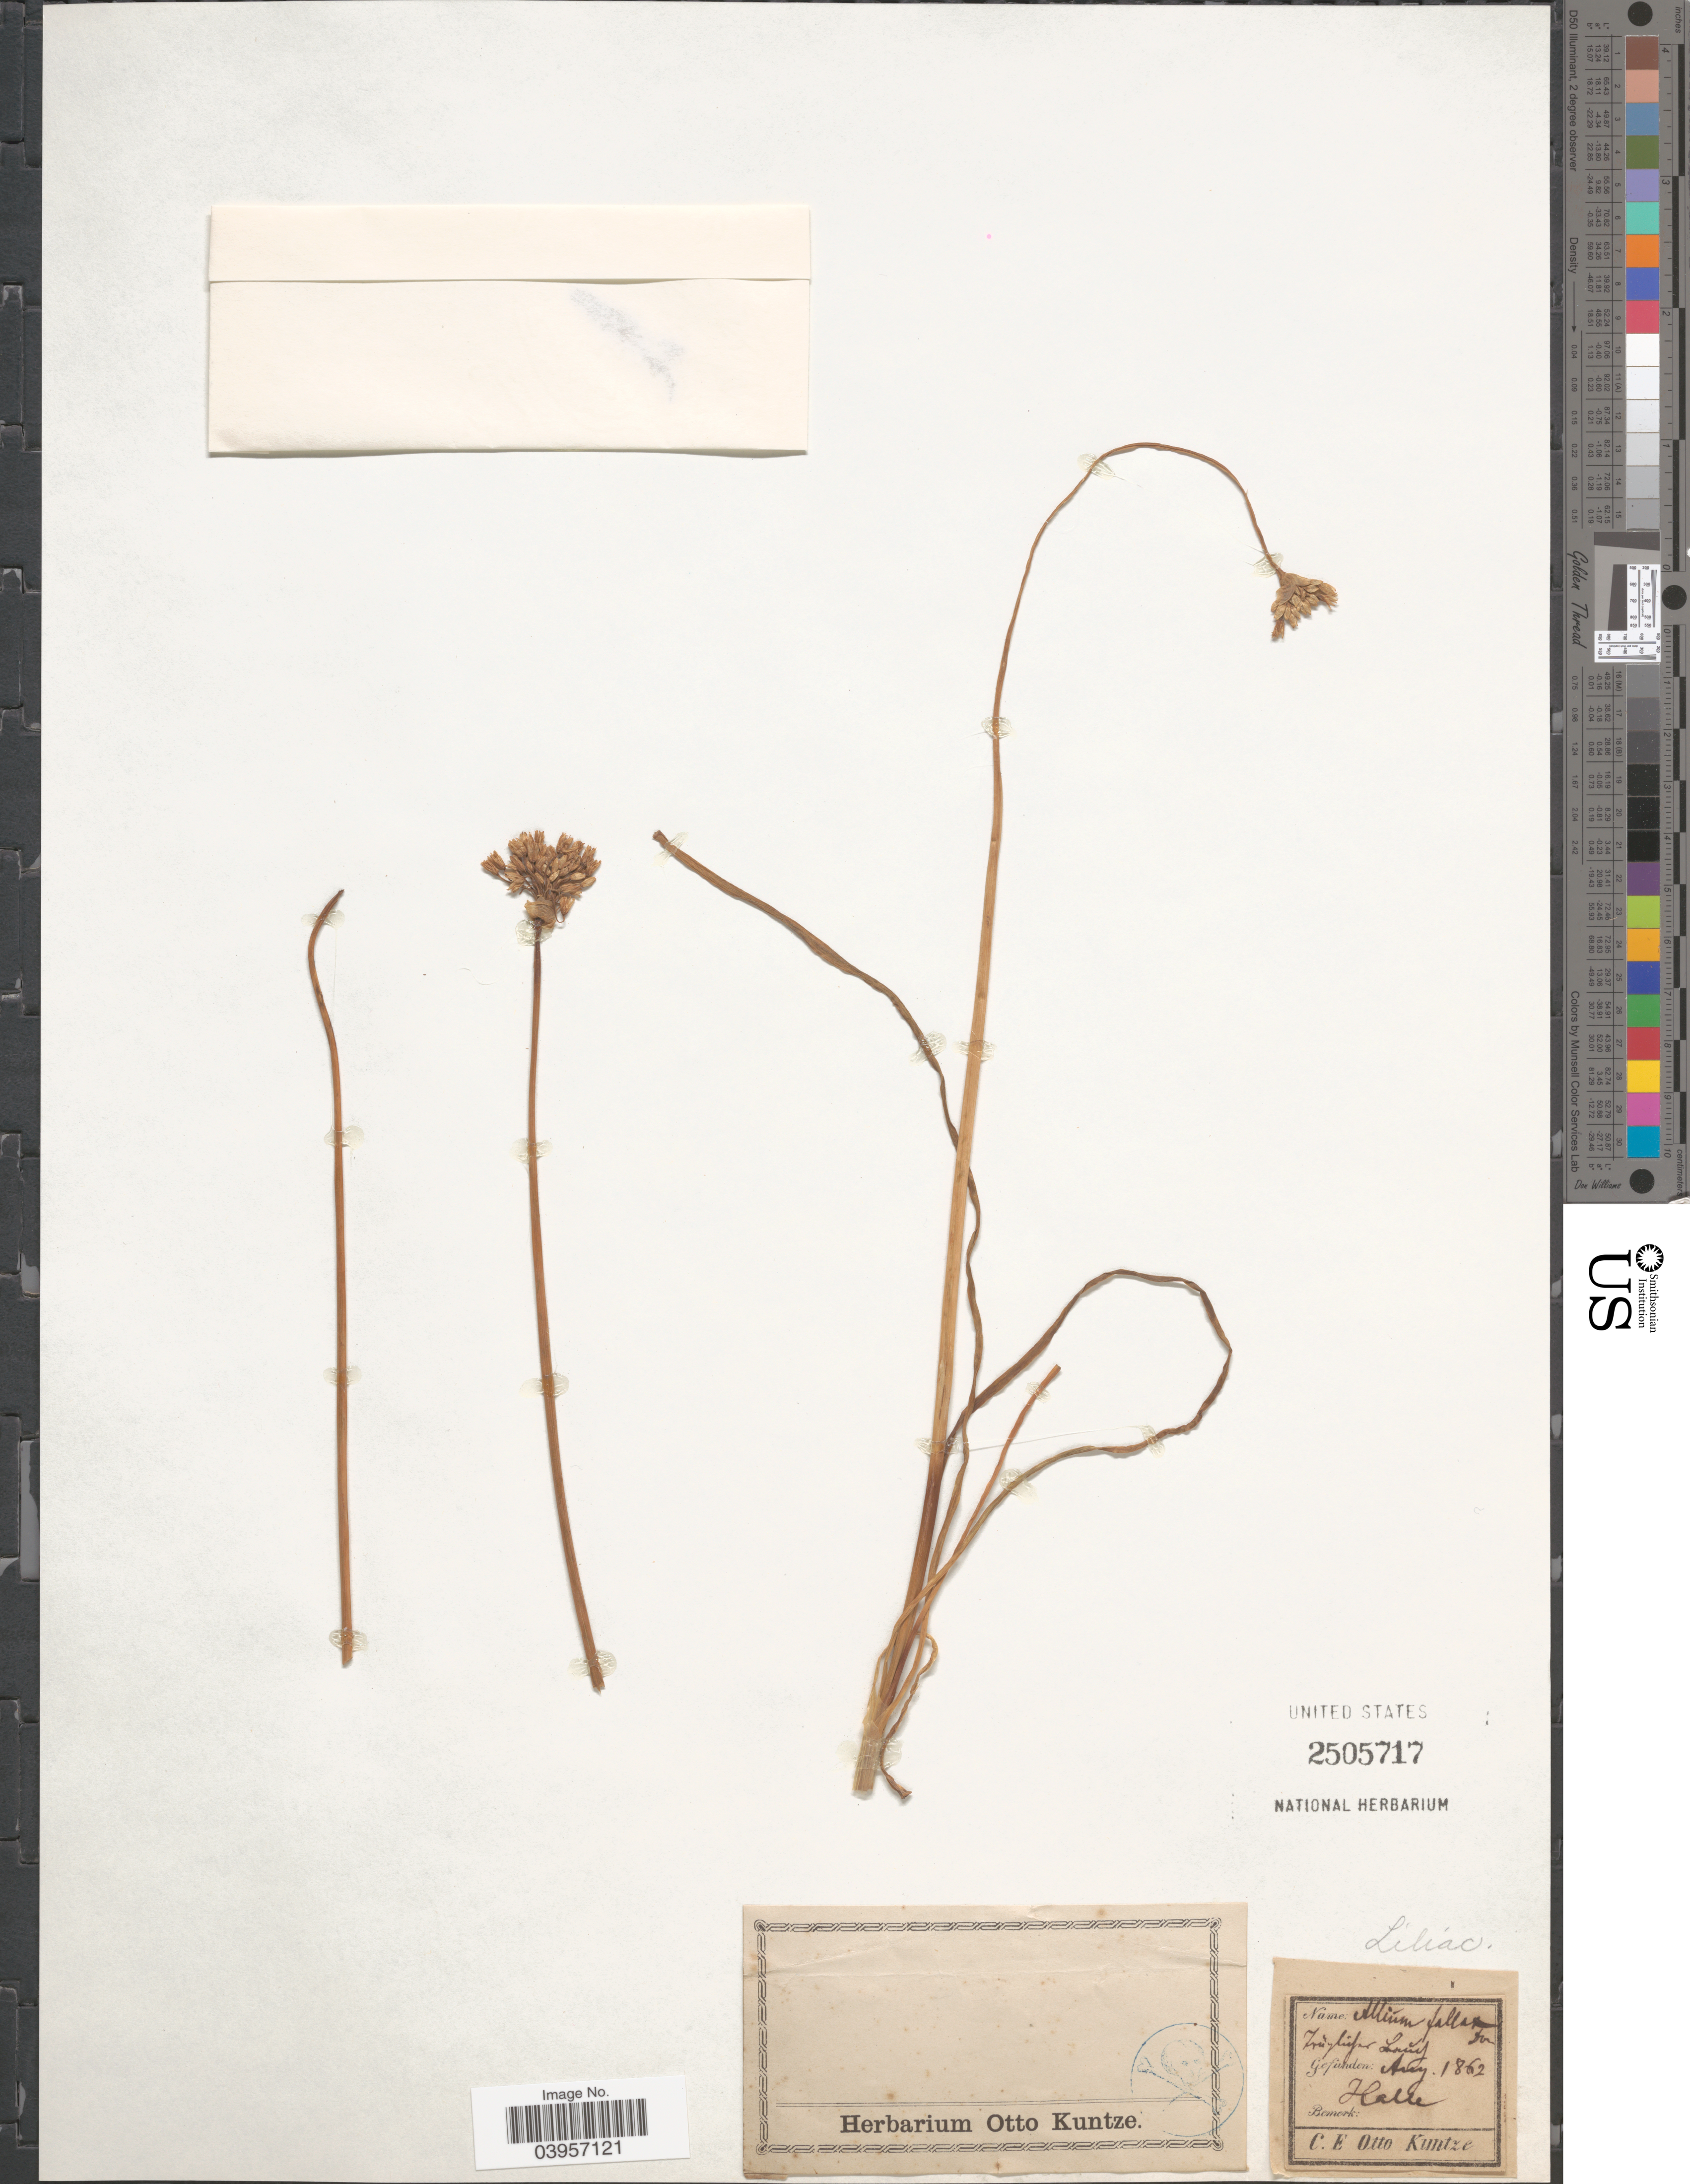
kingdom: Plantae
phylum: Tracheophyta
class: Liliopsida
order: Asparagales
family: Amaryllidaceae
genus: Allium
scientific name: Allium fallax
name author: Schult. & Schult. f.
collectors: C.E.O. Kuntze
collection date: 1862-08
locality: Halle.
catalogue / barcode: US 2505717